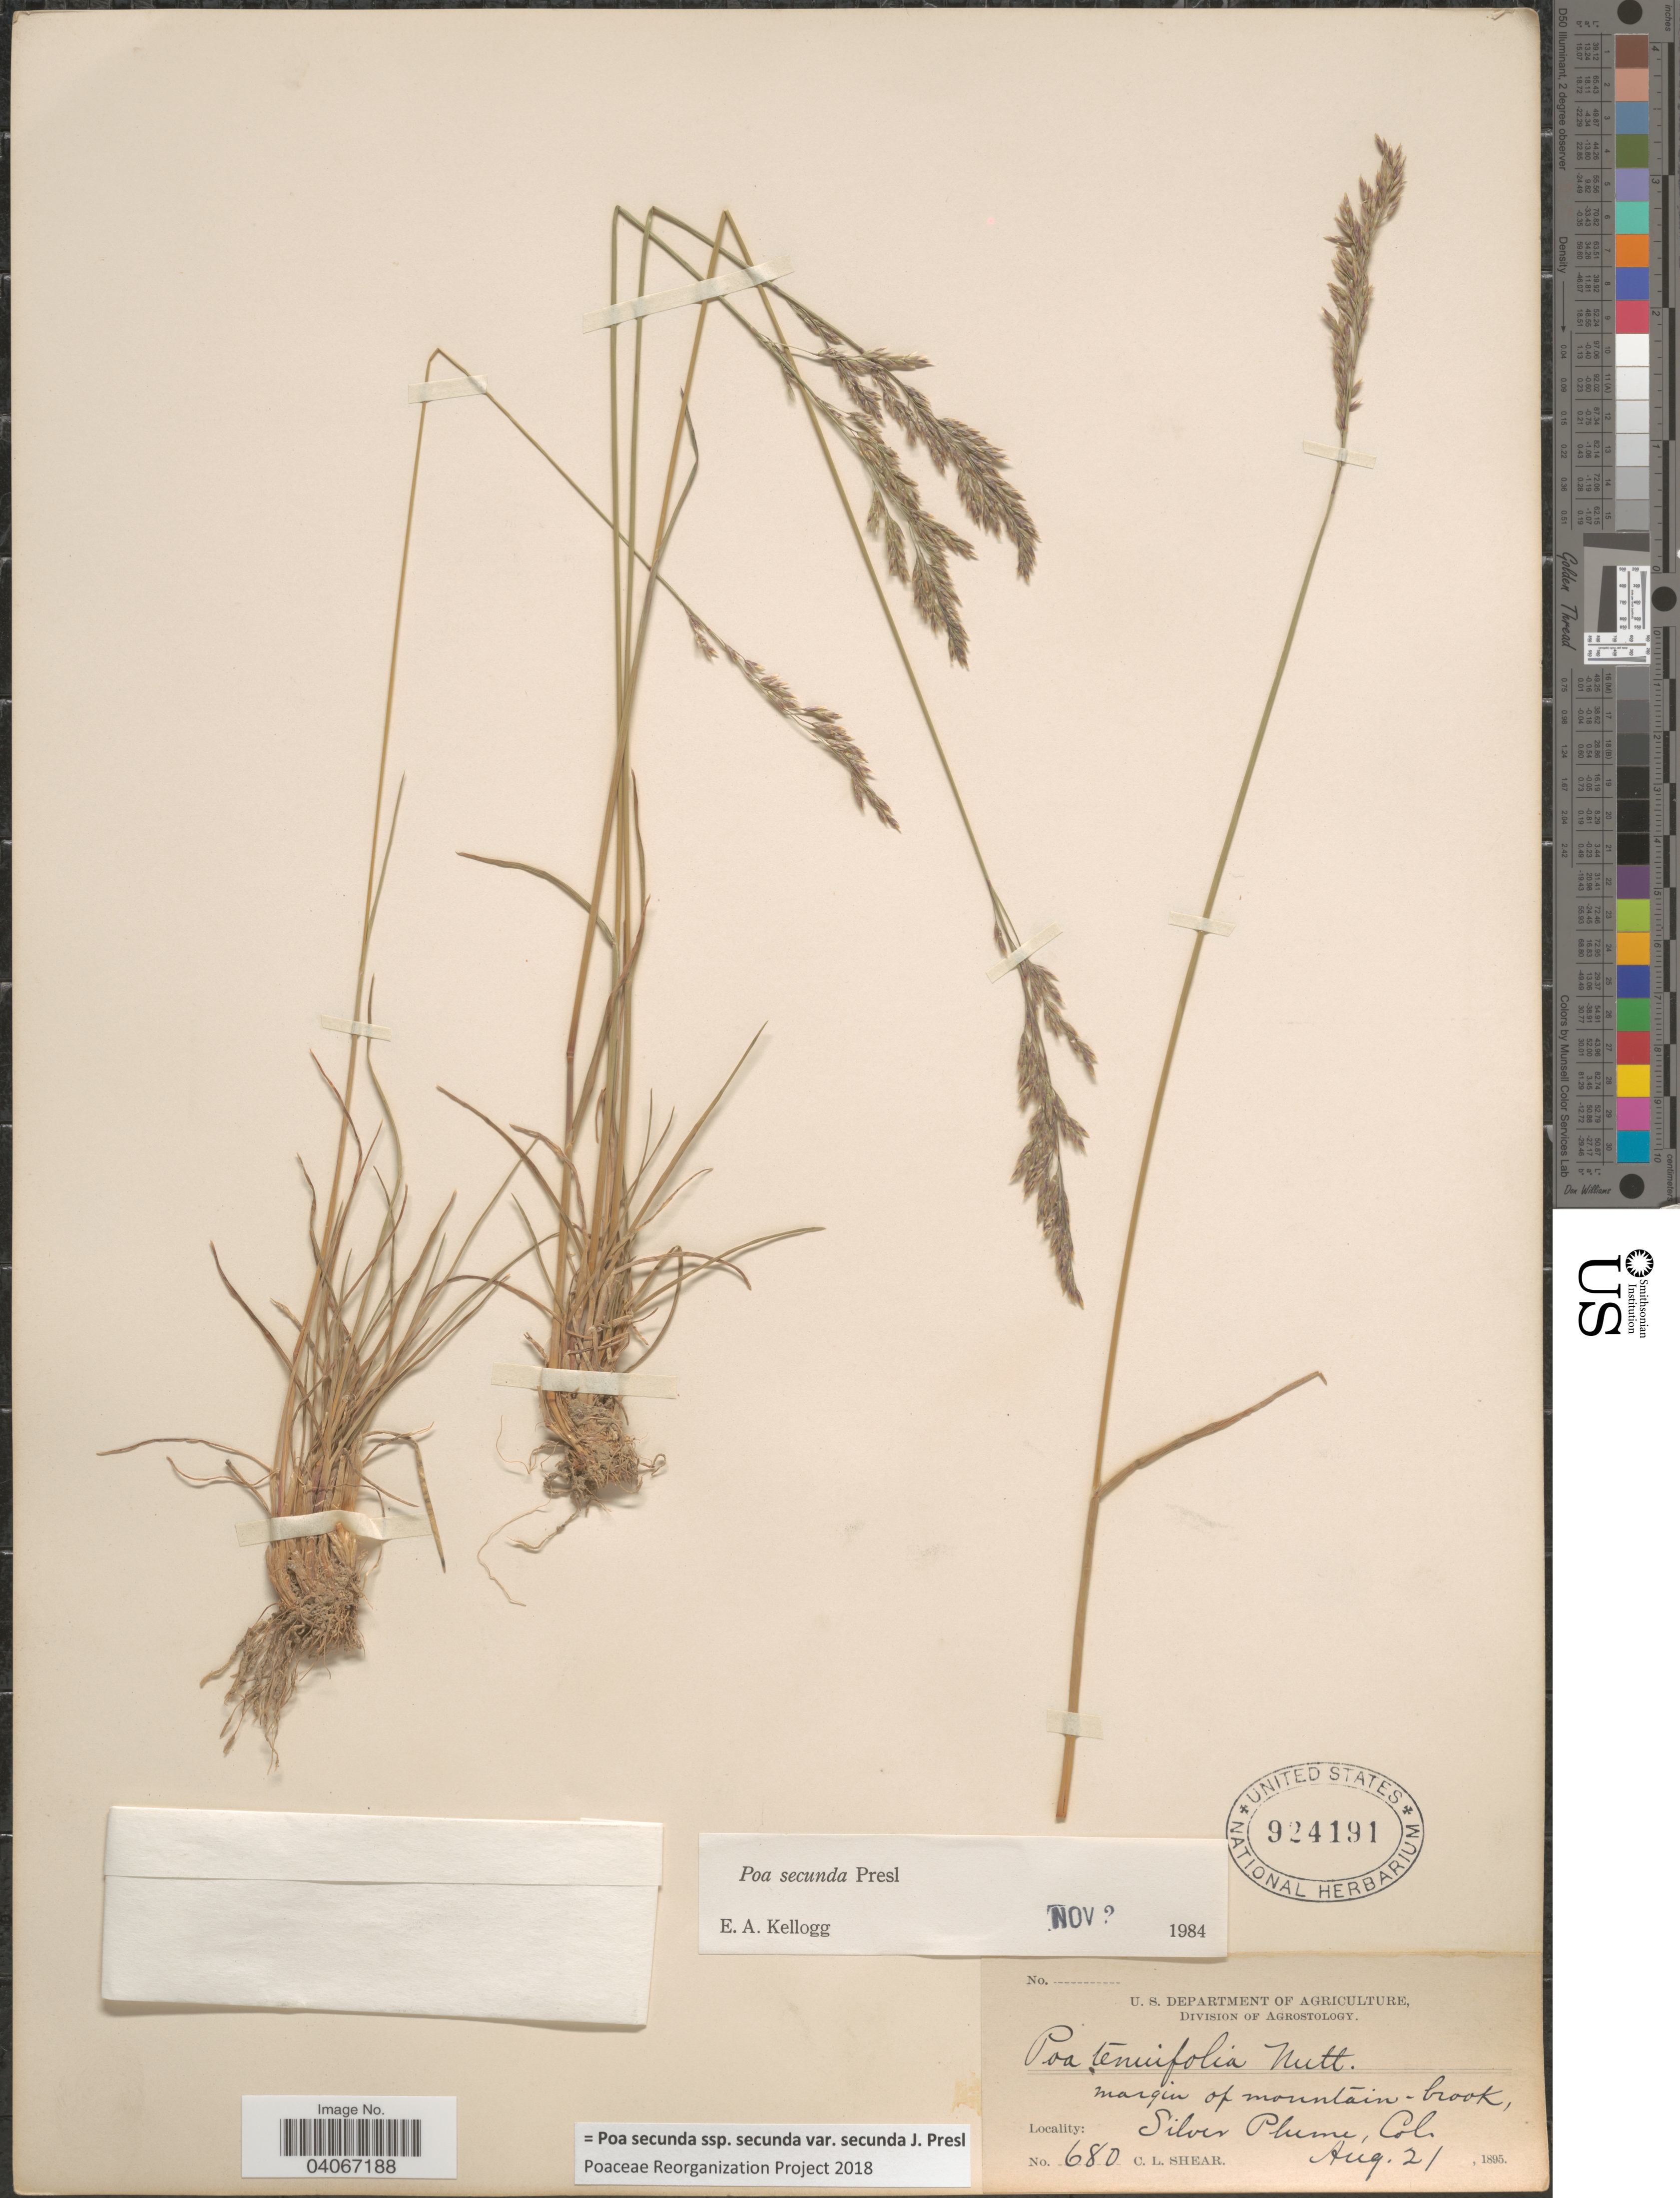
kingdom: Plantae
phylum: Tracheophyta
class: Liliopsida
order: Poales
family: Poaceae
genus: Poa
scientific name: Poa secunda subsp. secunda var. secunda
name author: J. Presl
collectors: C. L. Shear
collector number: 680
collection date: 1895-08-21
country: United States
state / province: Colorado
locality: Margin of mountain - brook, Sliver Plume.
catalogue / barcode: US 924191